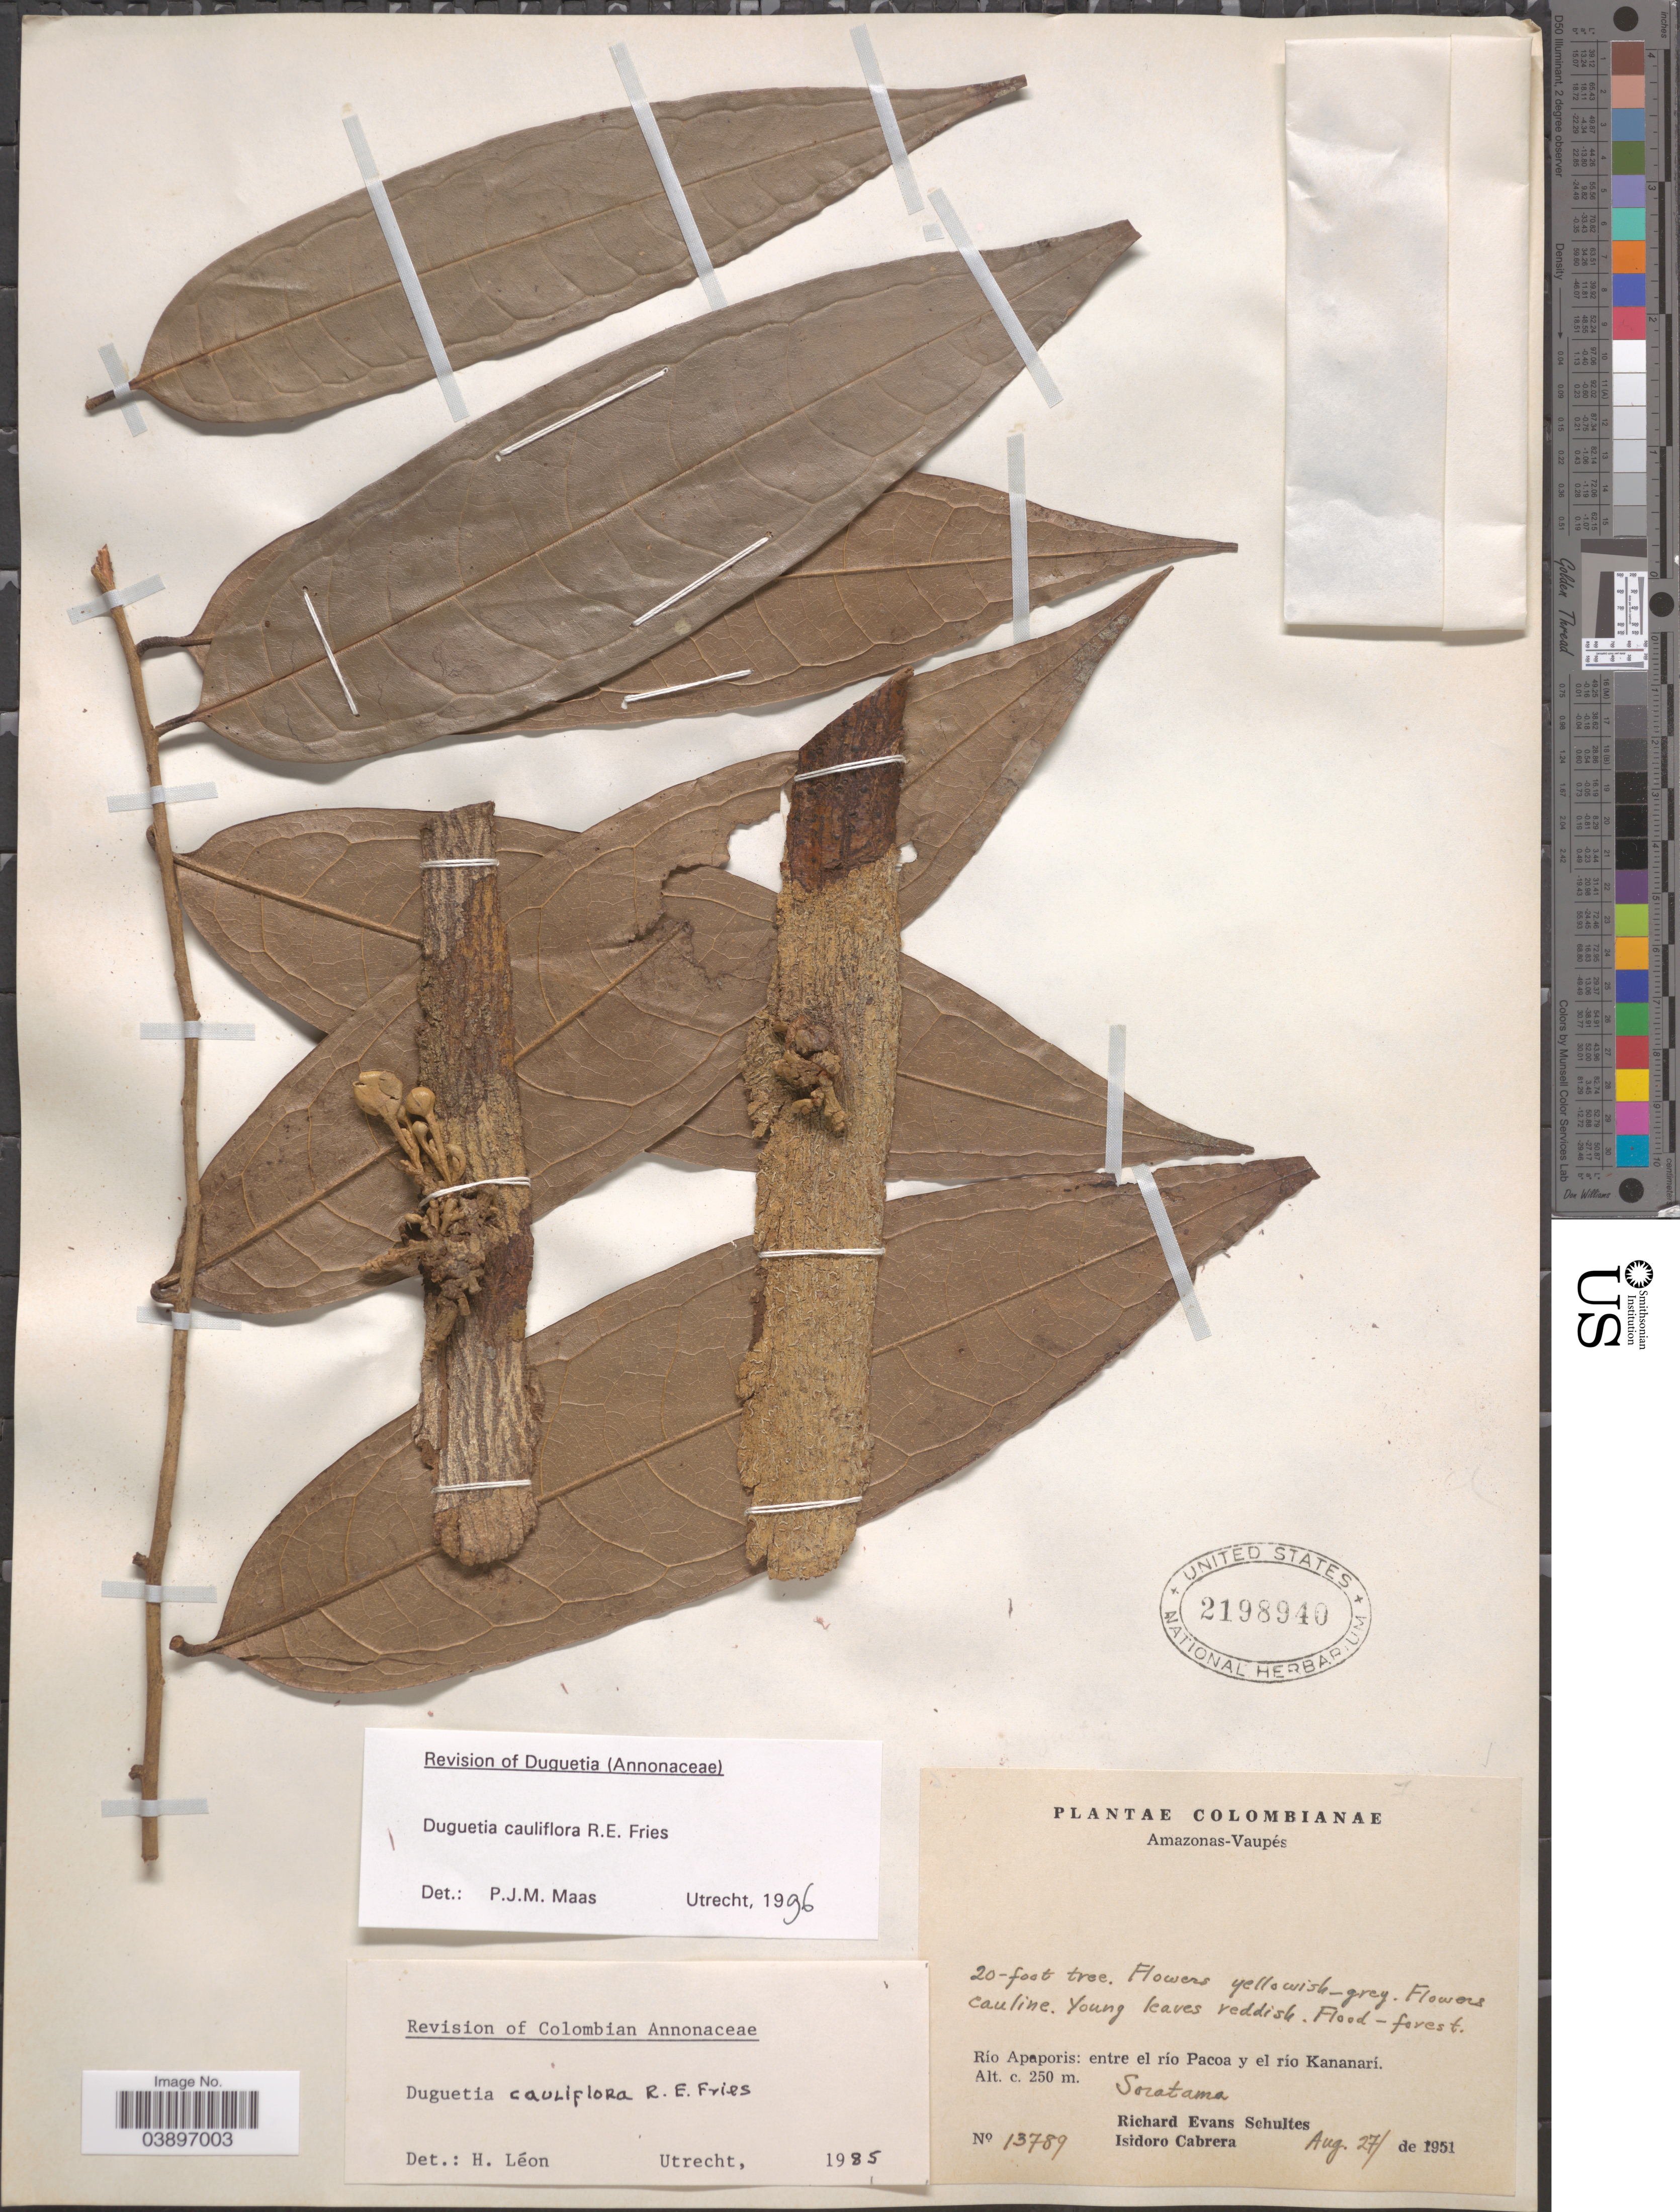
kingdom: Plantae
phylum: Tracheophyta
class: Magnoliopsida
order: Magnoliales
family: Annonaceae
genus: Duguetia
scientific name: Duguetia cauliflora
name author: R.E. Fr.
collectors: R. E. Schultes & I. Cabrera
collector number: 13789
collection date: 1951-08-27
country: Colombia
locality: Amazonas-Vaupés. Río Apaporis: entre el río Pacoa y el río Kananarí. Soratama.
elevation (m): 250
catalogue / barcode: US 2198940